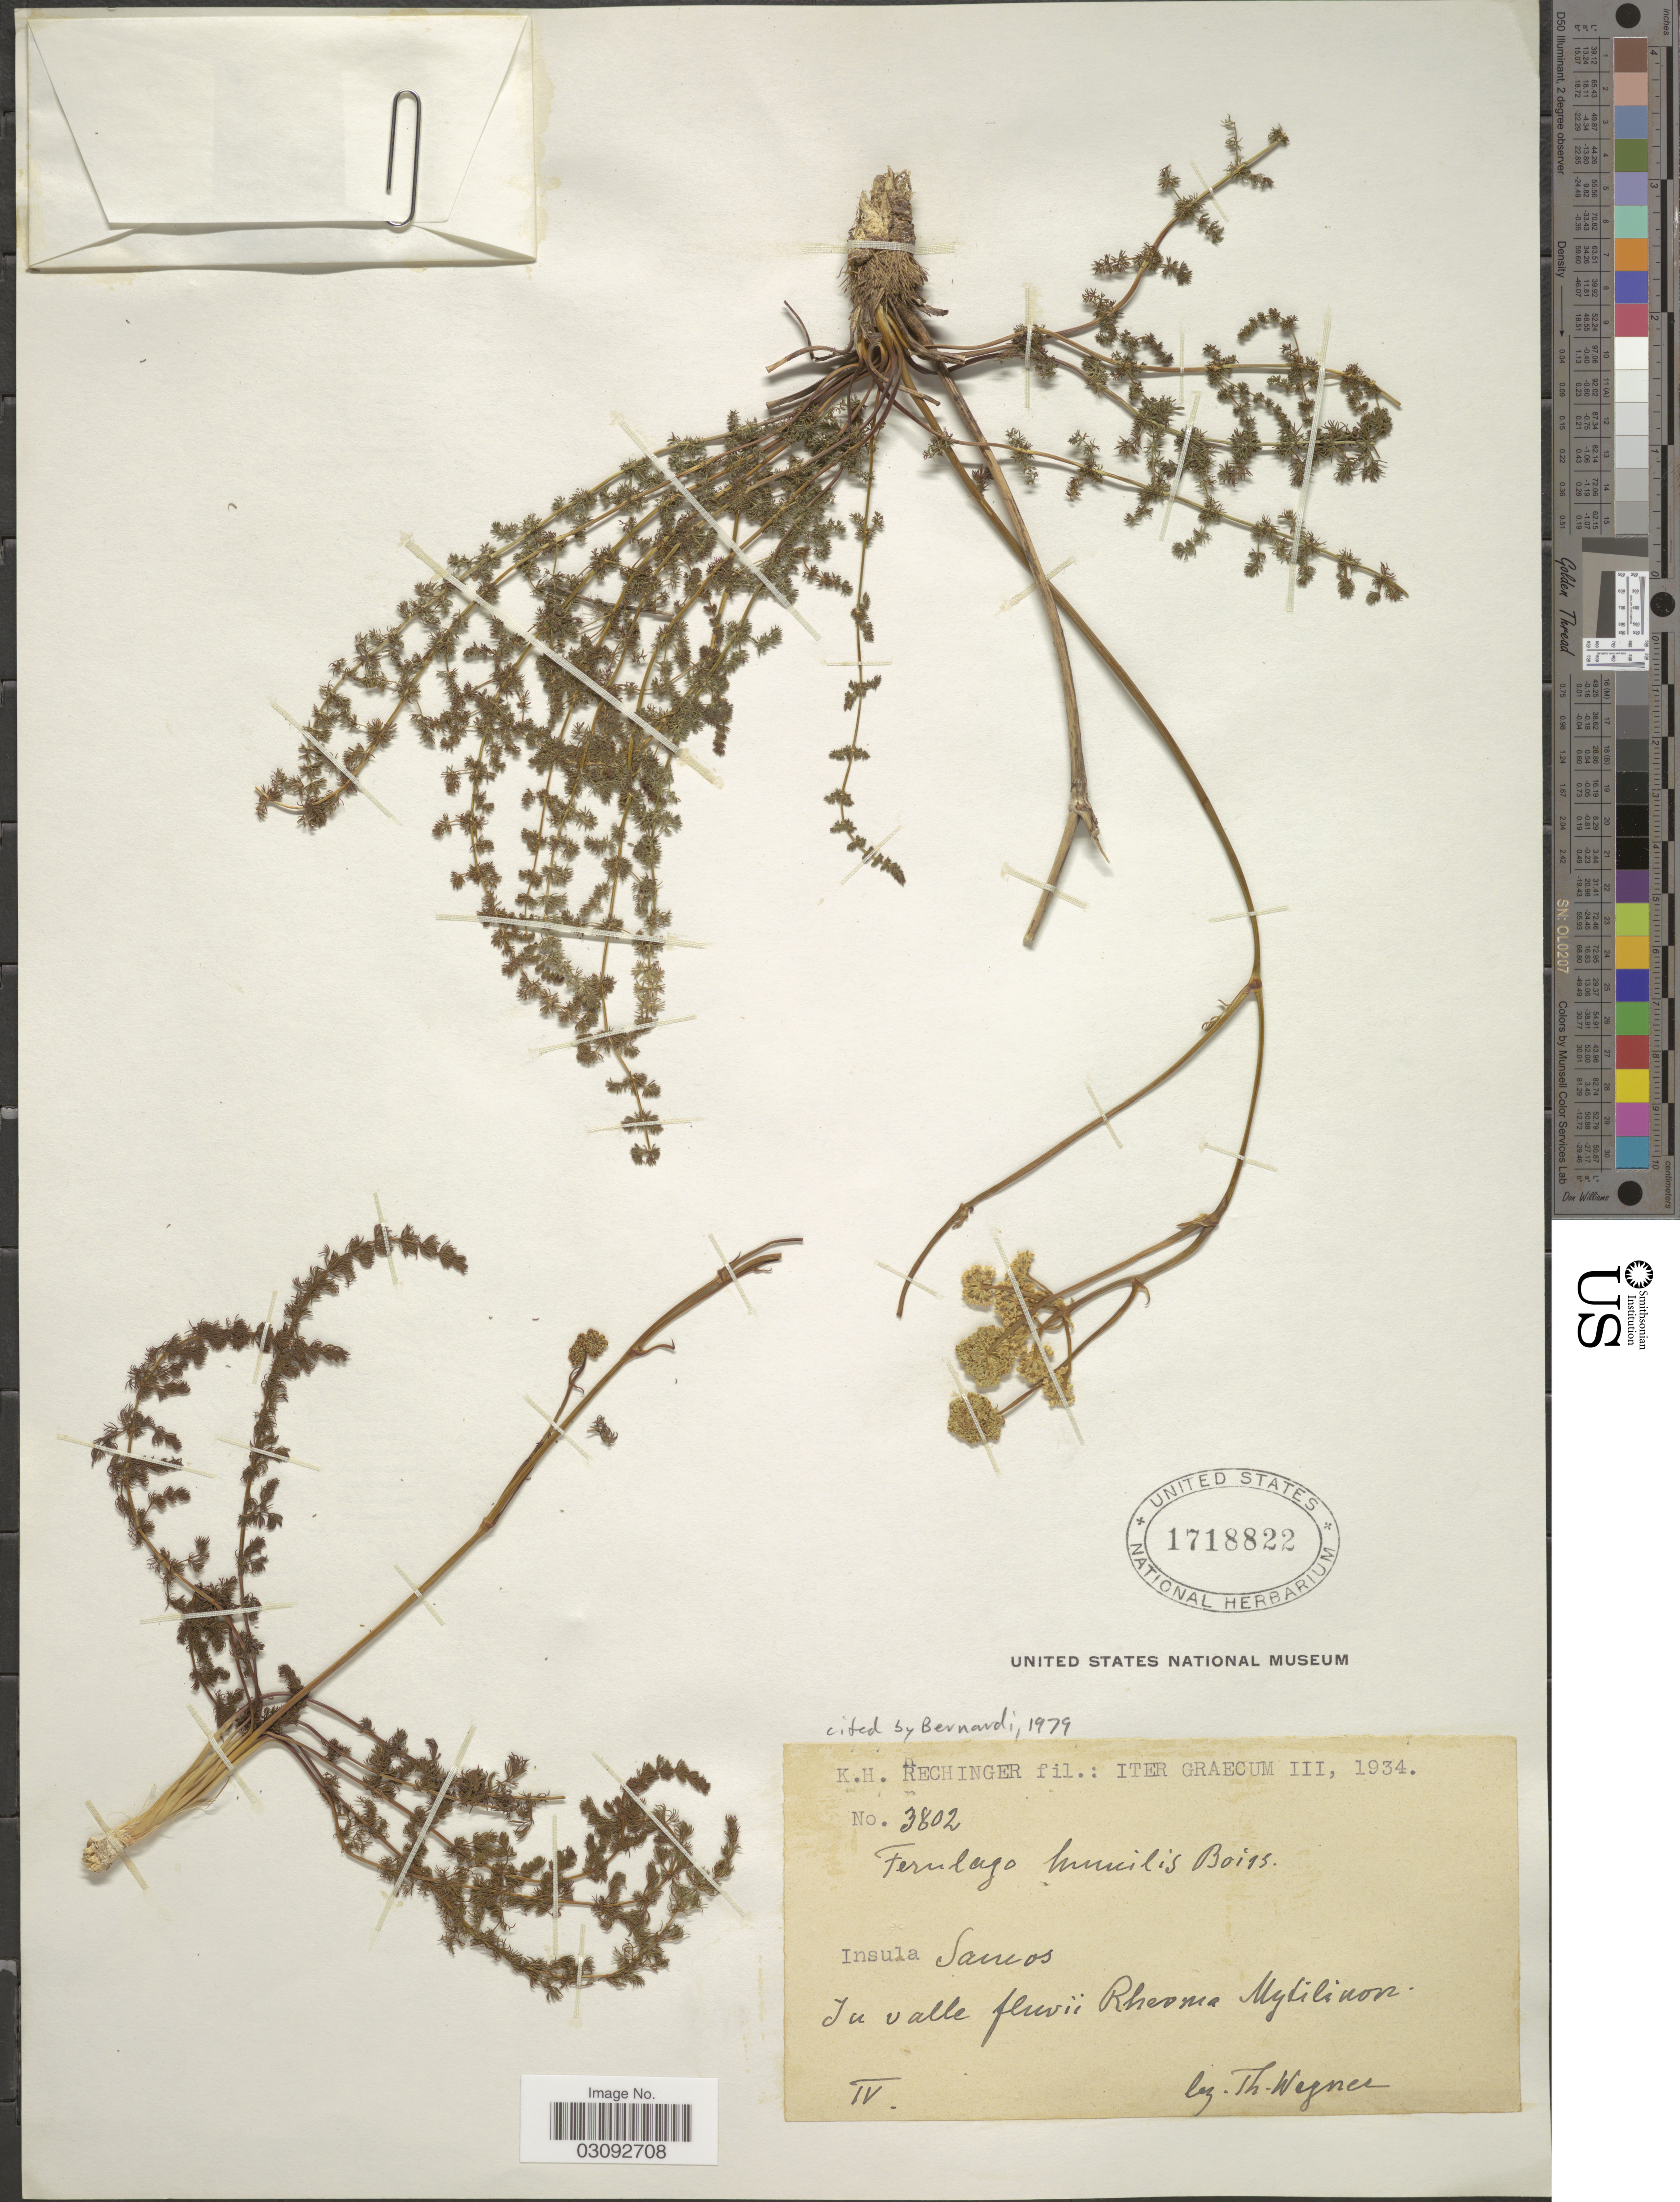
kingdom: Plantae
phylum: Tracheophyta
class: Magnoliopsida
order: Apiales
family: Apiaceae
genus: Ferulago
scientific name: Ferulago humilis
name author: Boiss.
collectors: T. Wagner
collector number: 3802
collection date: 1934-04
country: Greece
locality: Insula Samos, In valle fluvii Rheuma Mytilinon.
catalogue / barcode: US 1718822